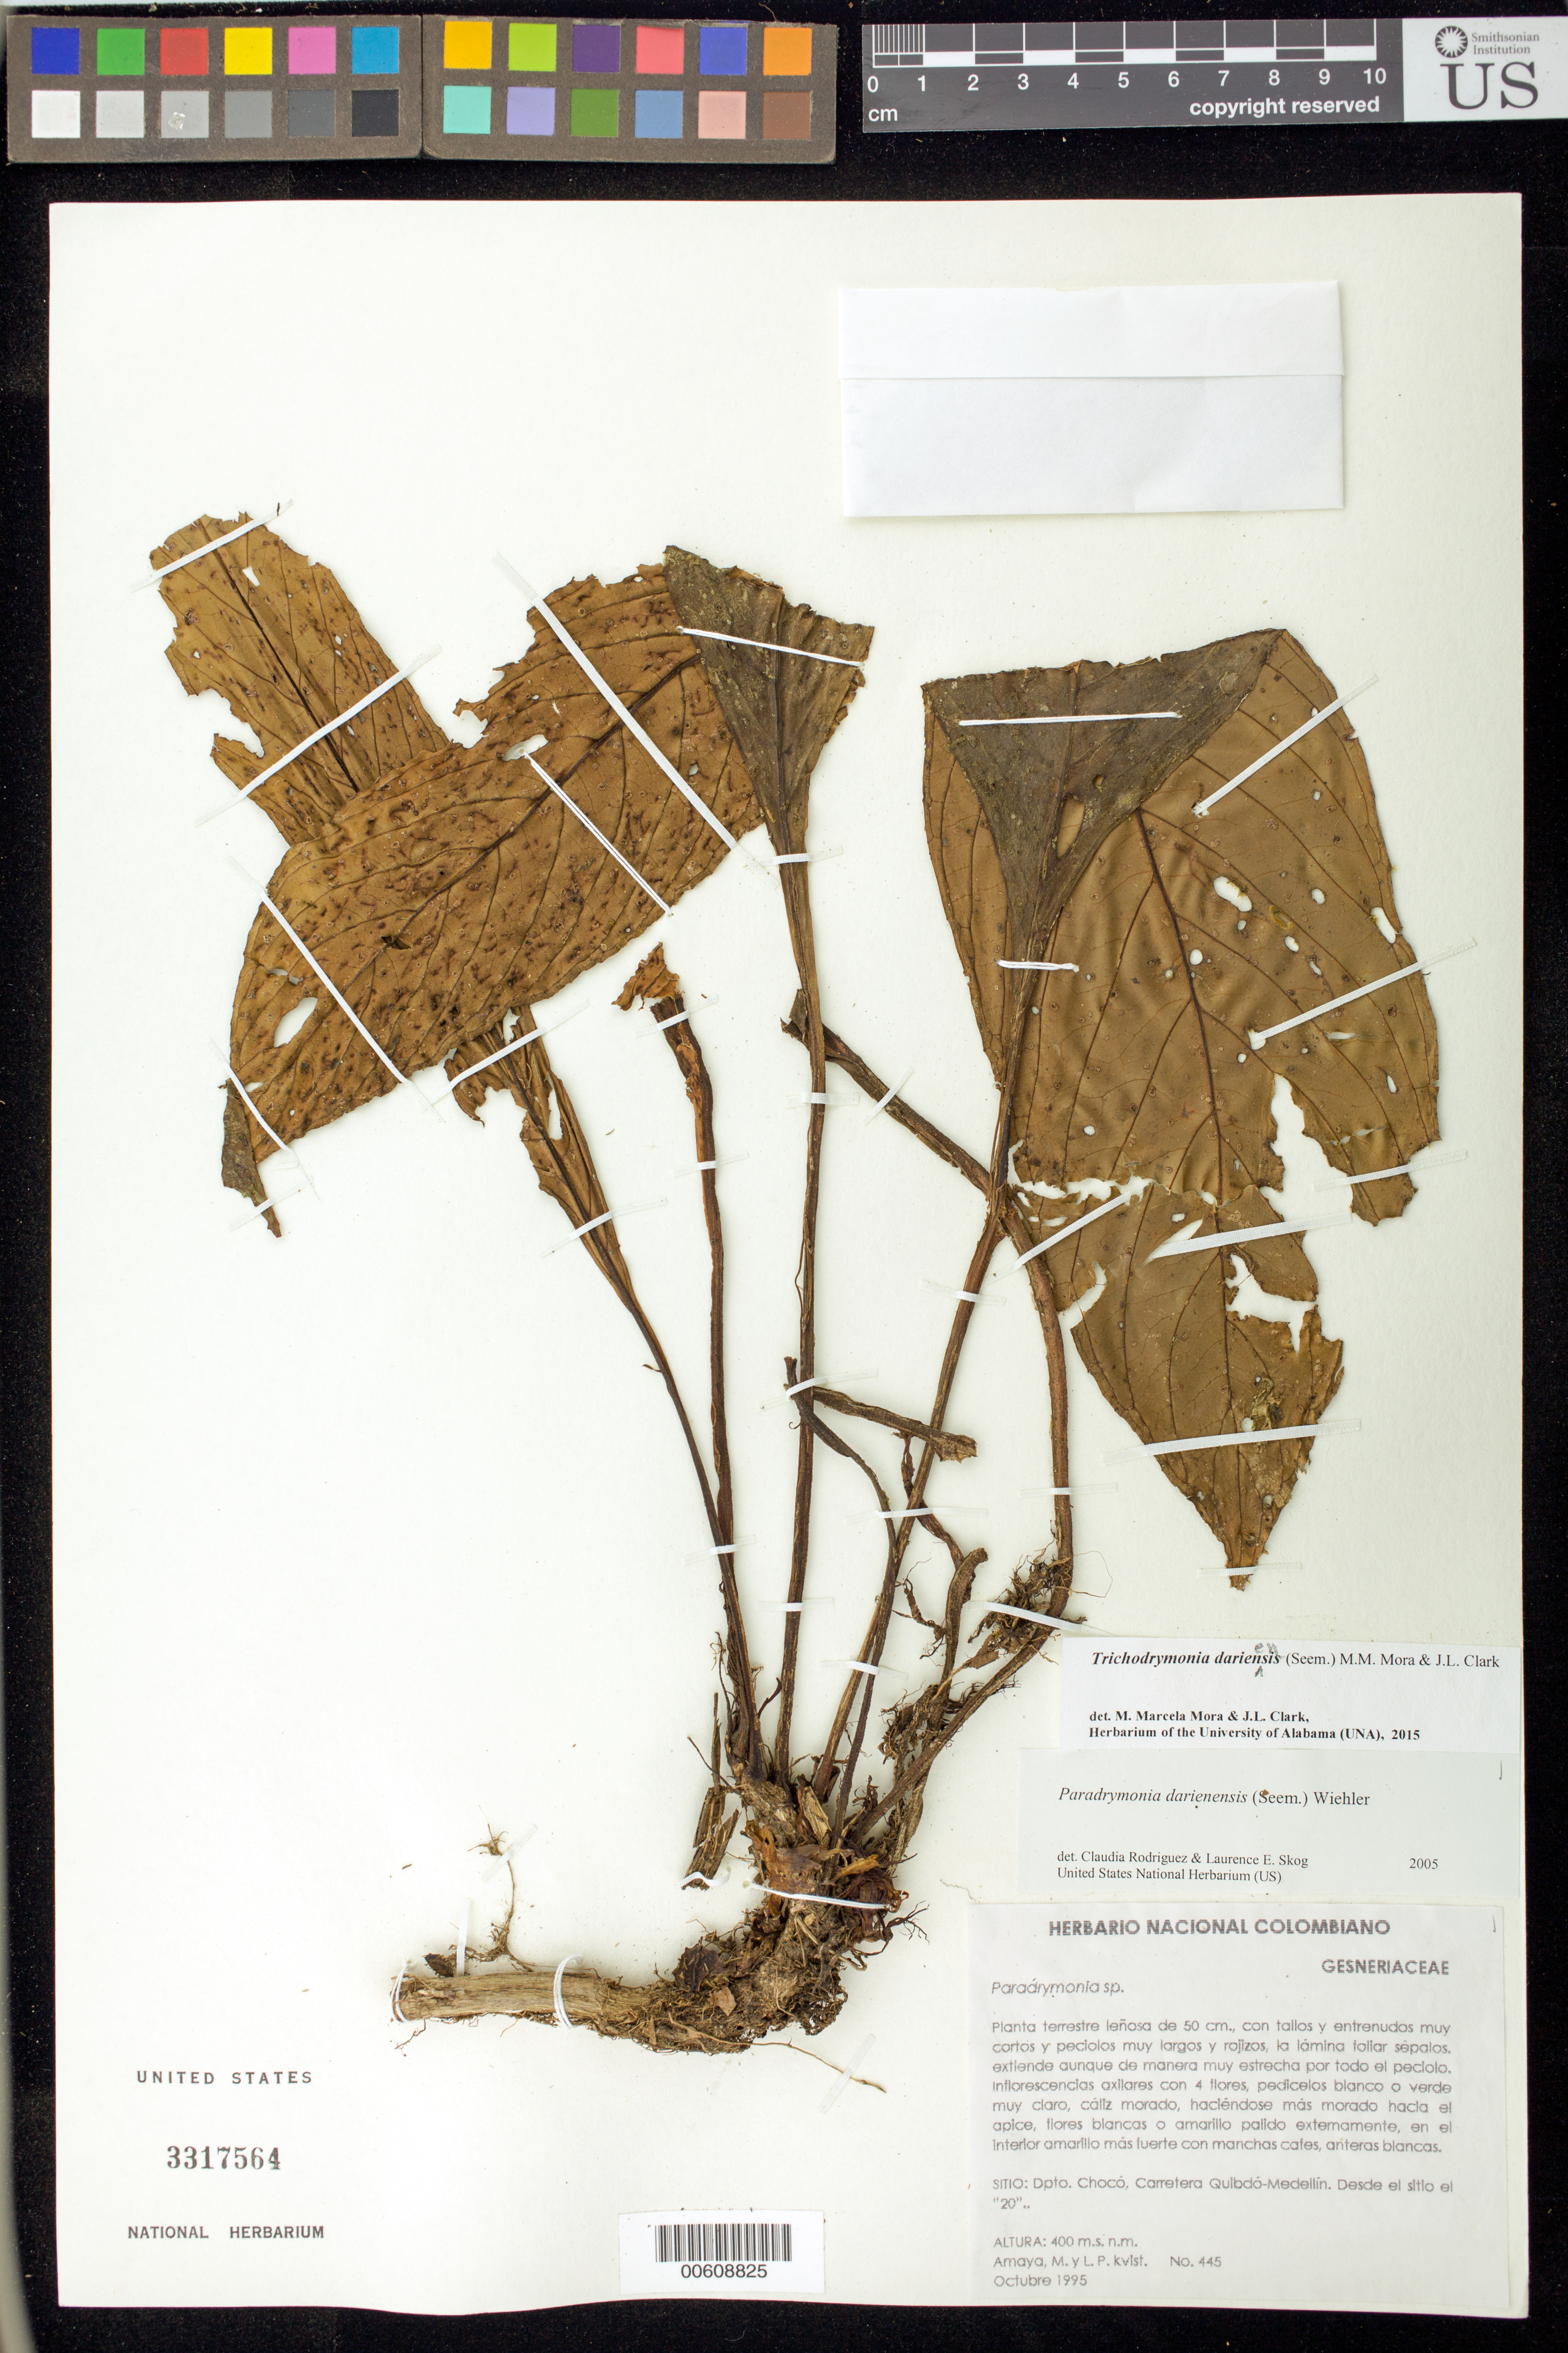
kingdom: Plantae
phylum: Tracheophyta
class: Magnoliopsida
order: Lamiales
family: Gesneriaceae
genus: Trichodrymonia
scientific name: Trichodrymonia dariensis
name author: (Seem.) M.M. Mora & J.L. Clark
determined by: Mora, M. M.; Clark, J. L.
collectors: M. Amaya & L. P. Kvist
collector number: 445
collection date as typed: Oct 1995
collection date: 1995-10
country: Colombia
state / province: Chocó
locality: Carretera Quibdó-Medellín; desde el sitio el "20"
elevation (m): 400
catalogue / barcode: US 3317564